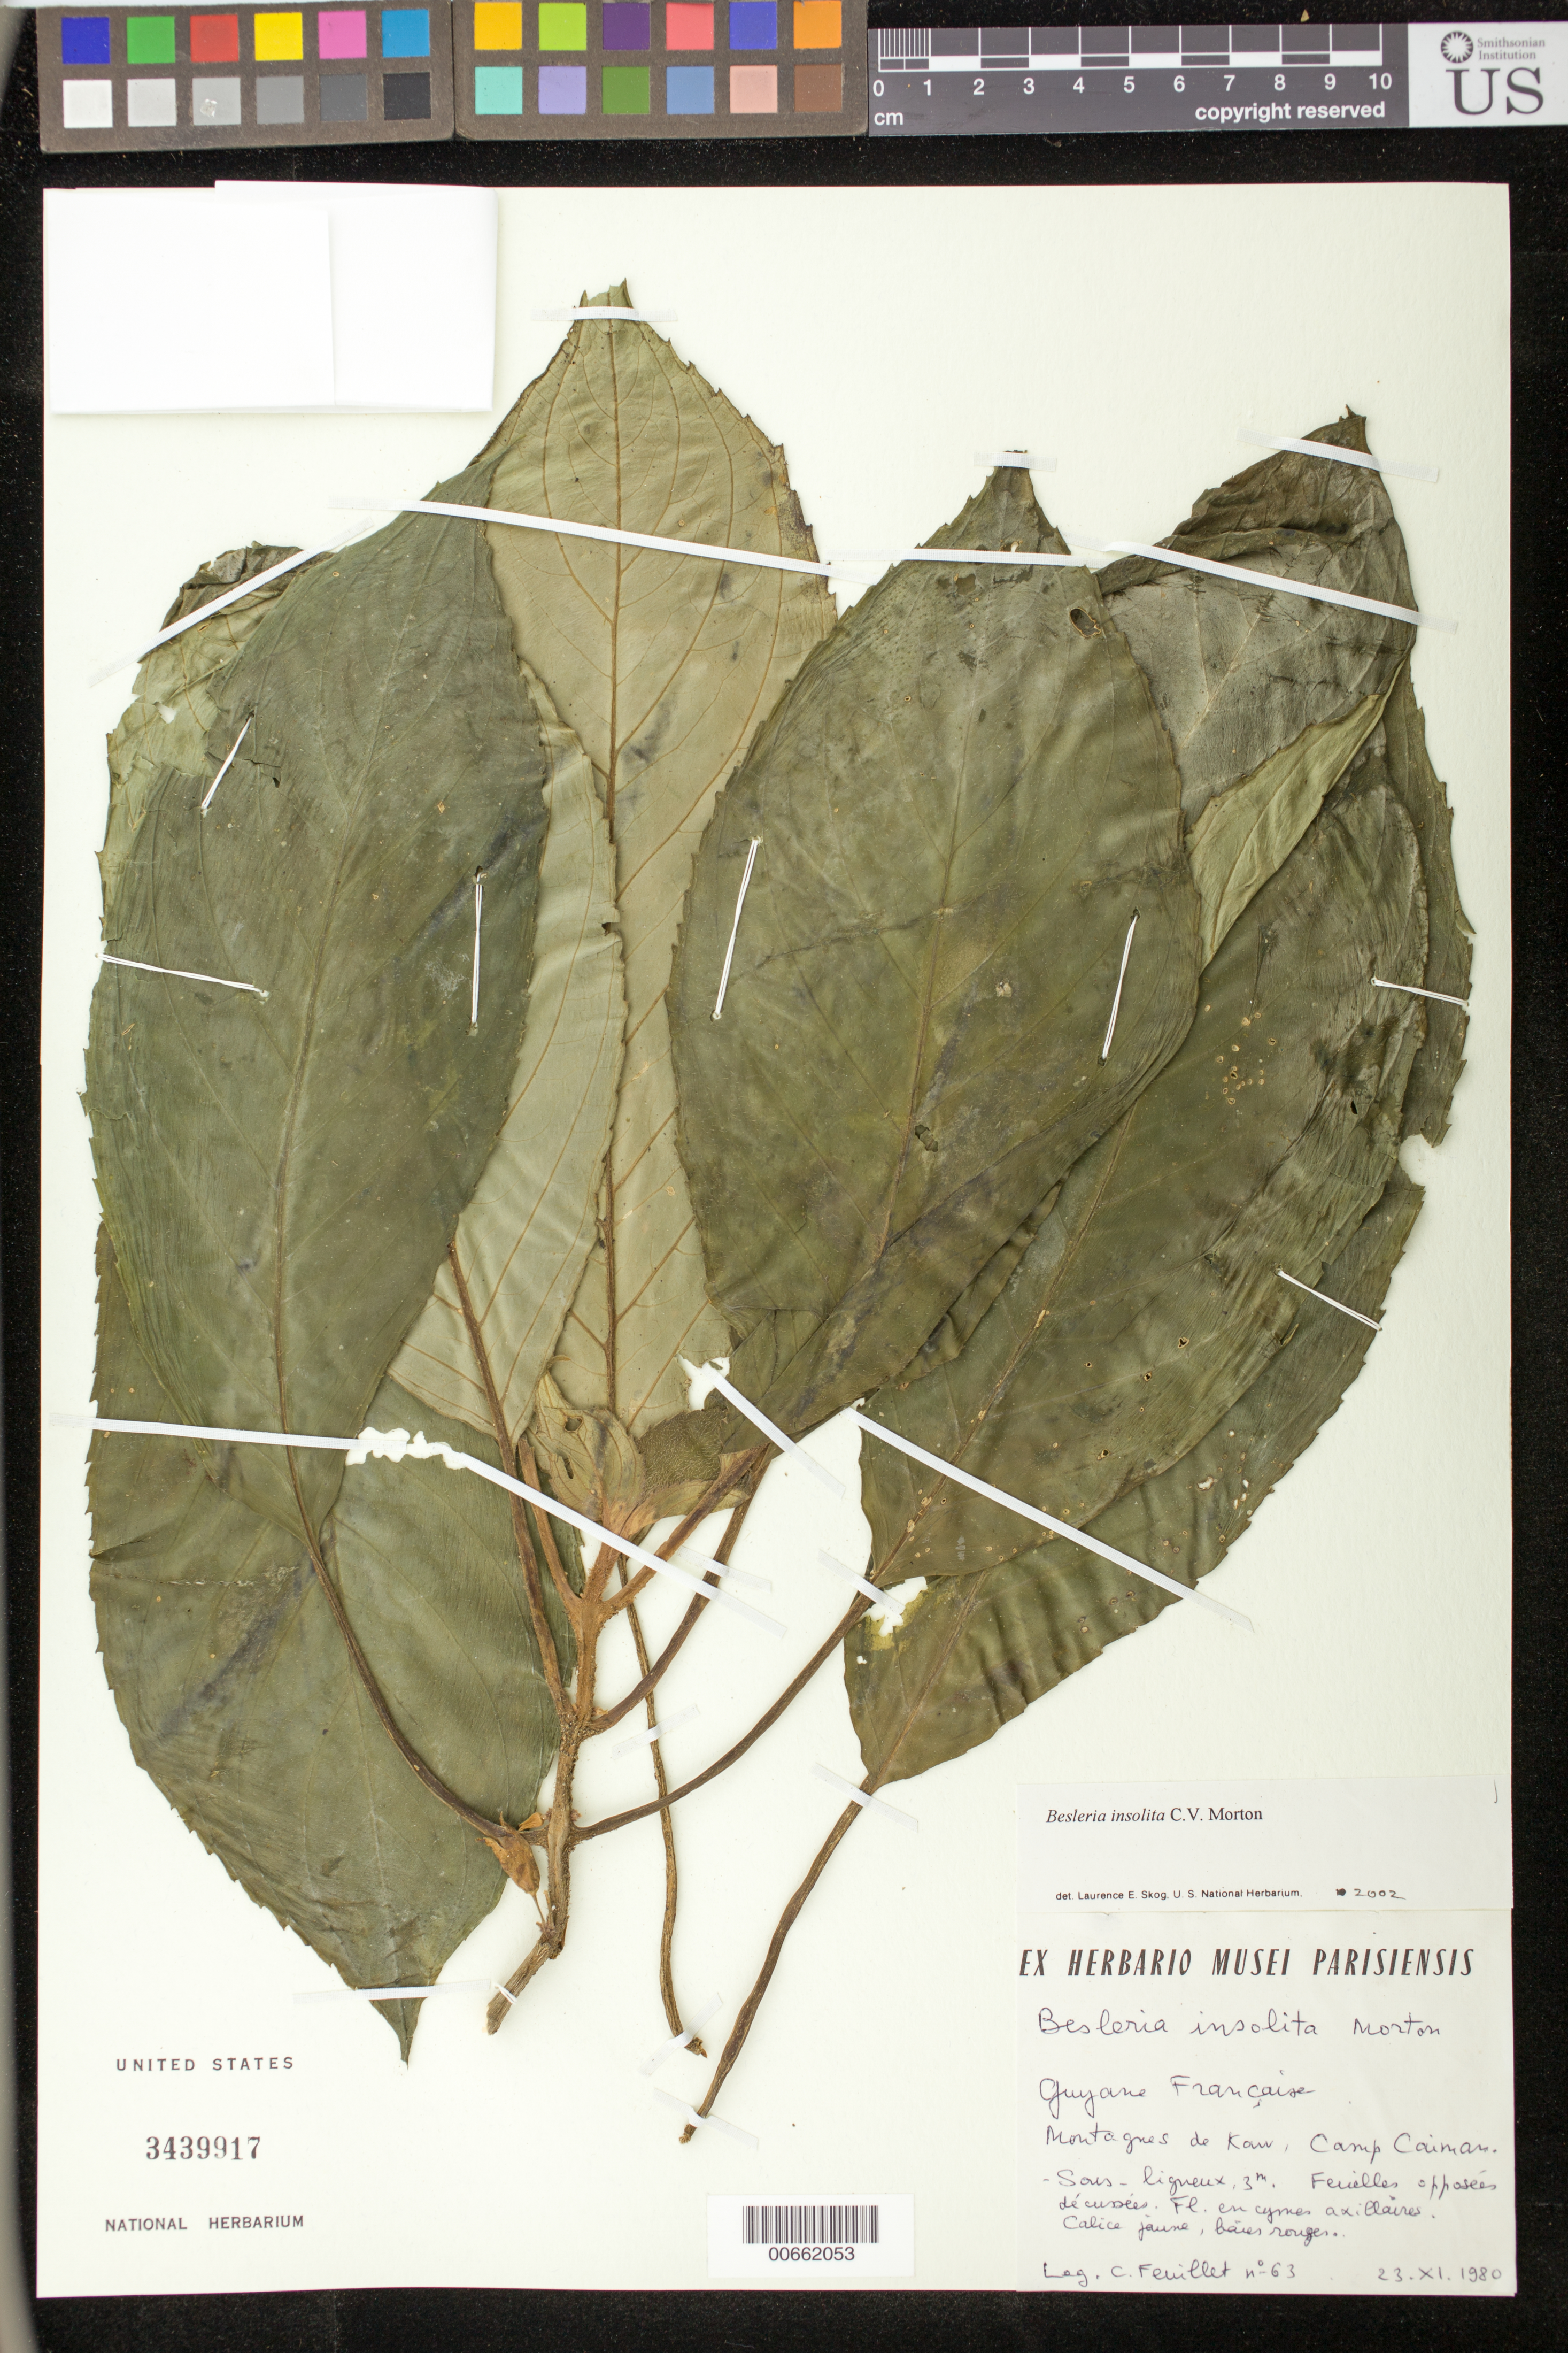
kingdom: Plantae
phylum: Tracheophyta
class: Magnoliopsida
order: Lamiales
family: Gesneriaceae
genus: Besleria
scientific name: Besleria insolita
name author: C.V. Morton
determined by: Skog, Laurence E.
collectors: C. Feuillet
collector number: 63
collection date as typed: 23 Nov 1980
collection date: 1980-11-23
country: French Guiana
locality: Montagnes de Kaw, Camp Caïman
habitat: Rochers dans torrent sous forêt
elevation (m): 200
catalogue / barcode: US 3439917